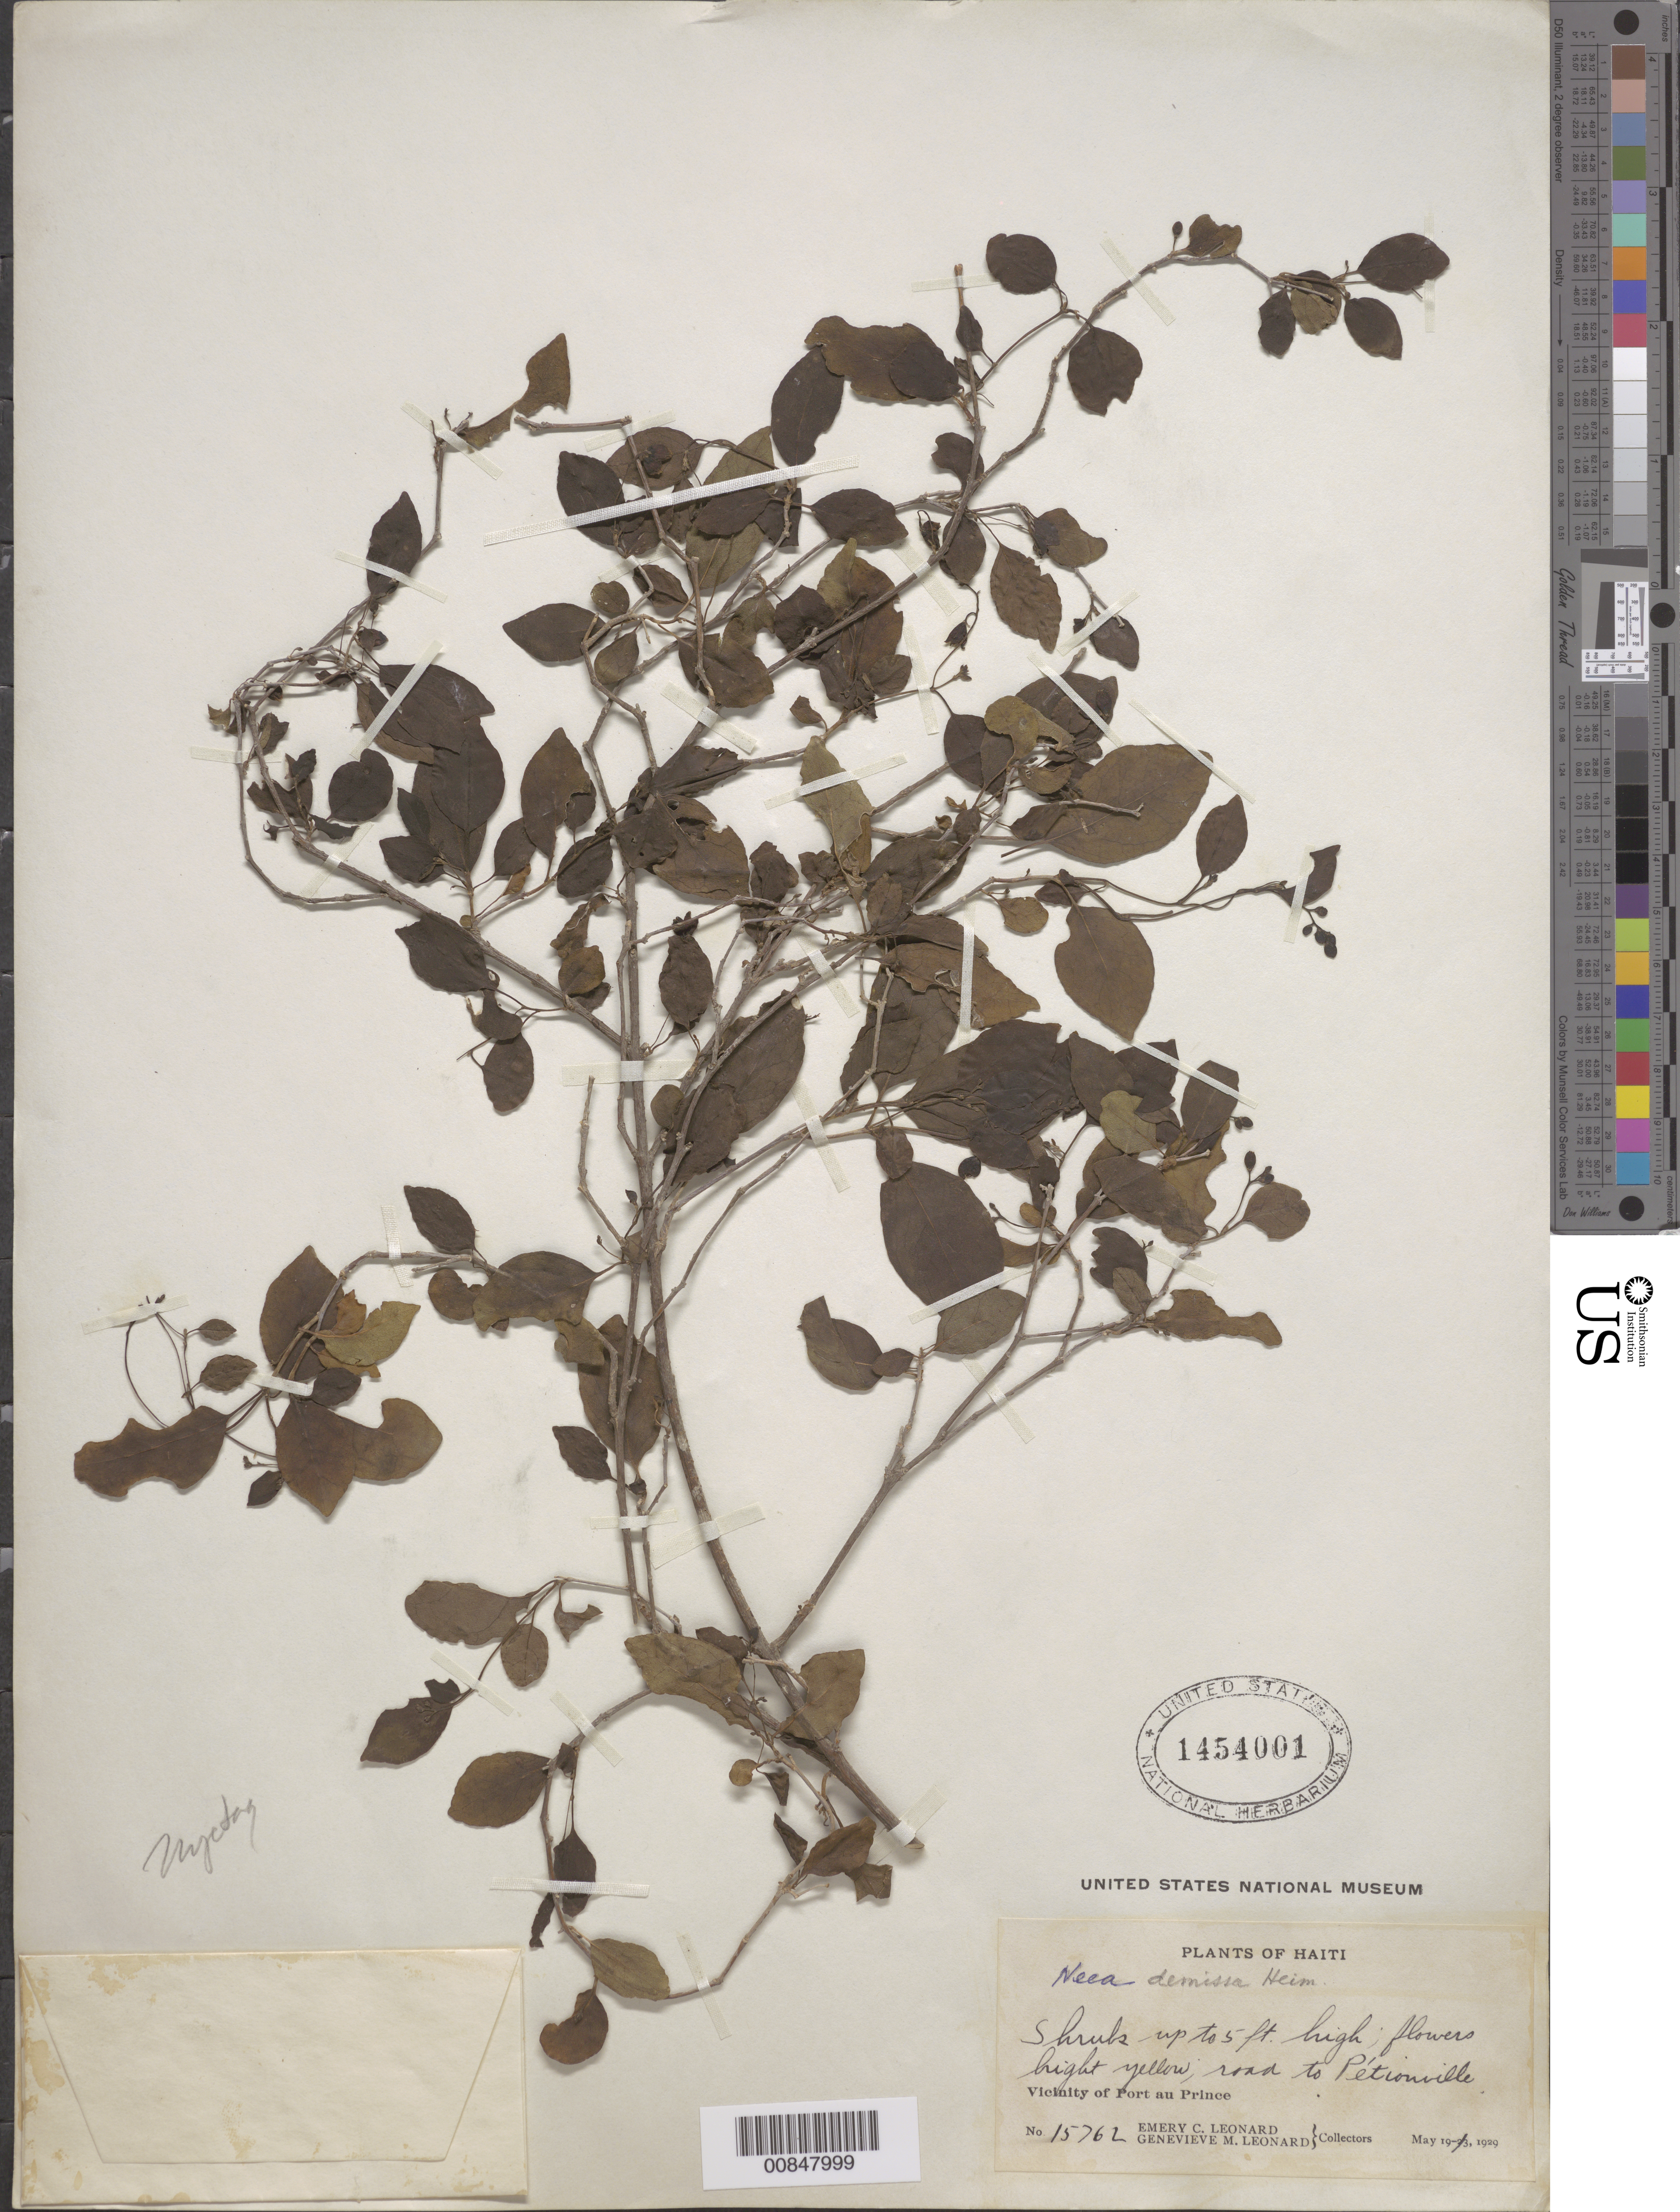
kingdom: Plantae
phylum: Tracheophyta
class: Magnoliopsida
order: Caryophyllales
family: Nyctaginaceae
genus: Neea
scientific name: Neea demissa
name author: Heimerl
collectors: E. C. Leonard & G. M. Leonard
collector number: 15762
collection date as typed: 19 May 1929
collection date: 1929-05-19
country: Haiti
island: Hispaniola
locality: Vicinity of Port au Prince. Road to Pétionville.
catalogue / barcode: US 1454001